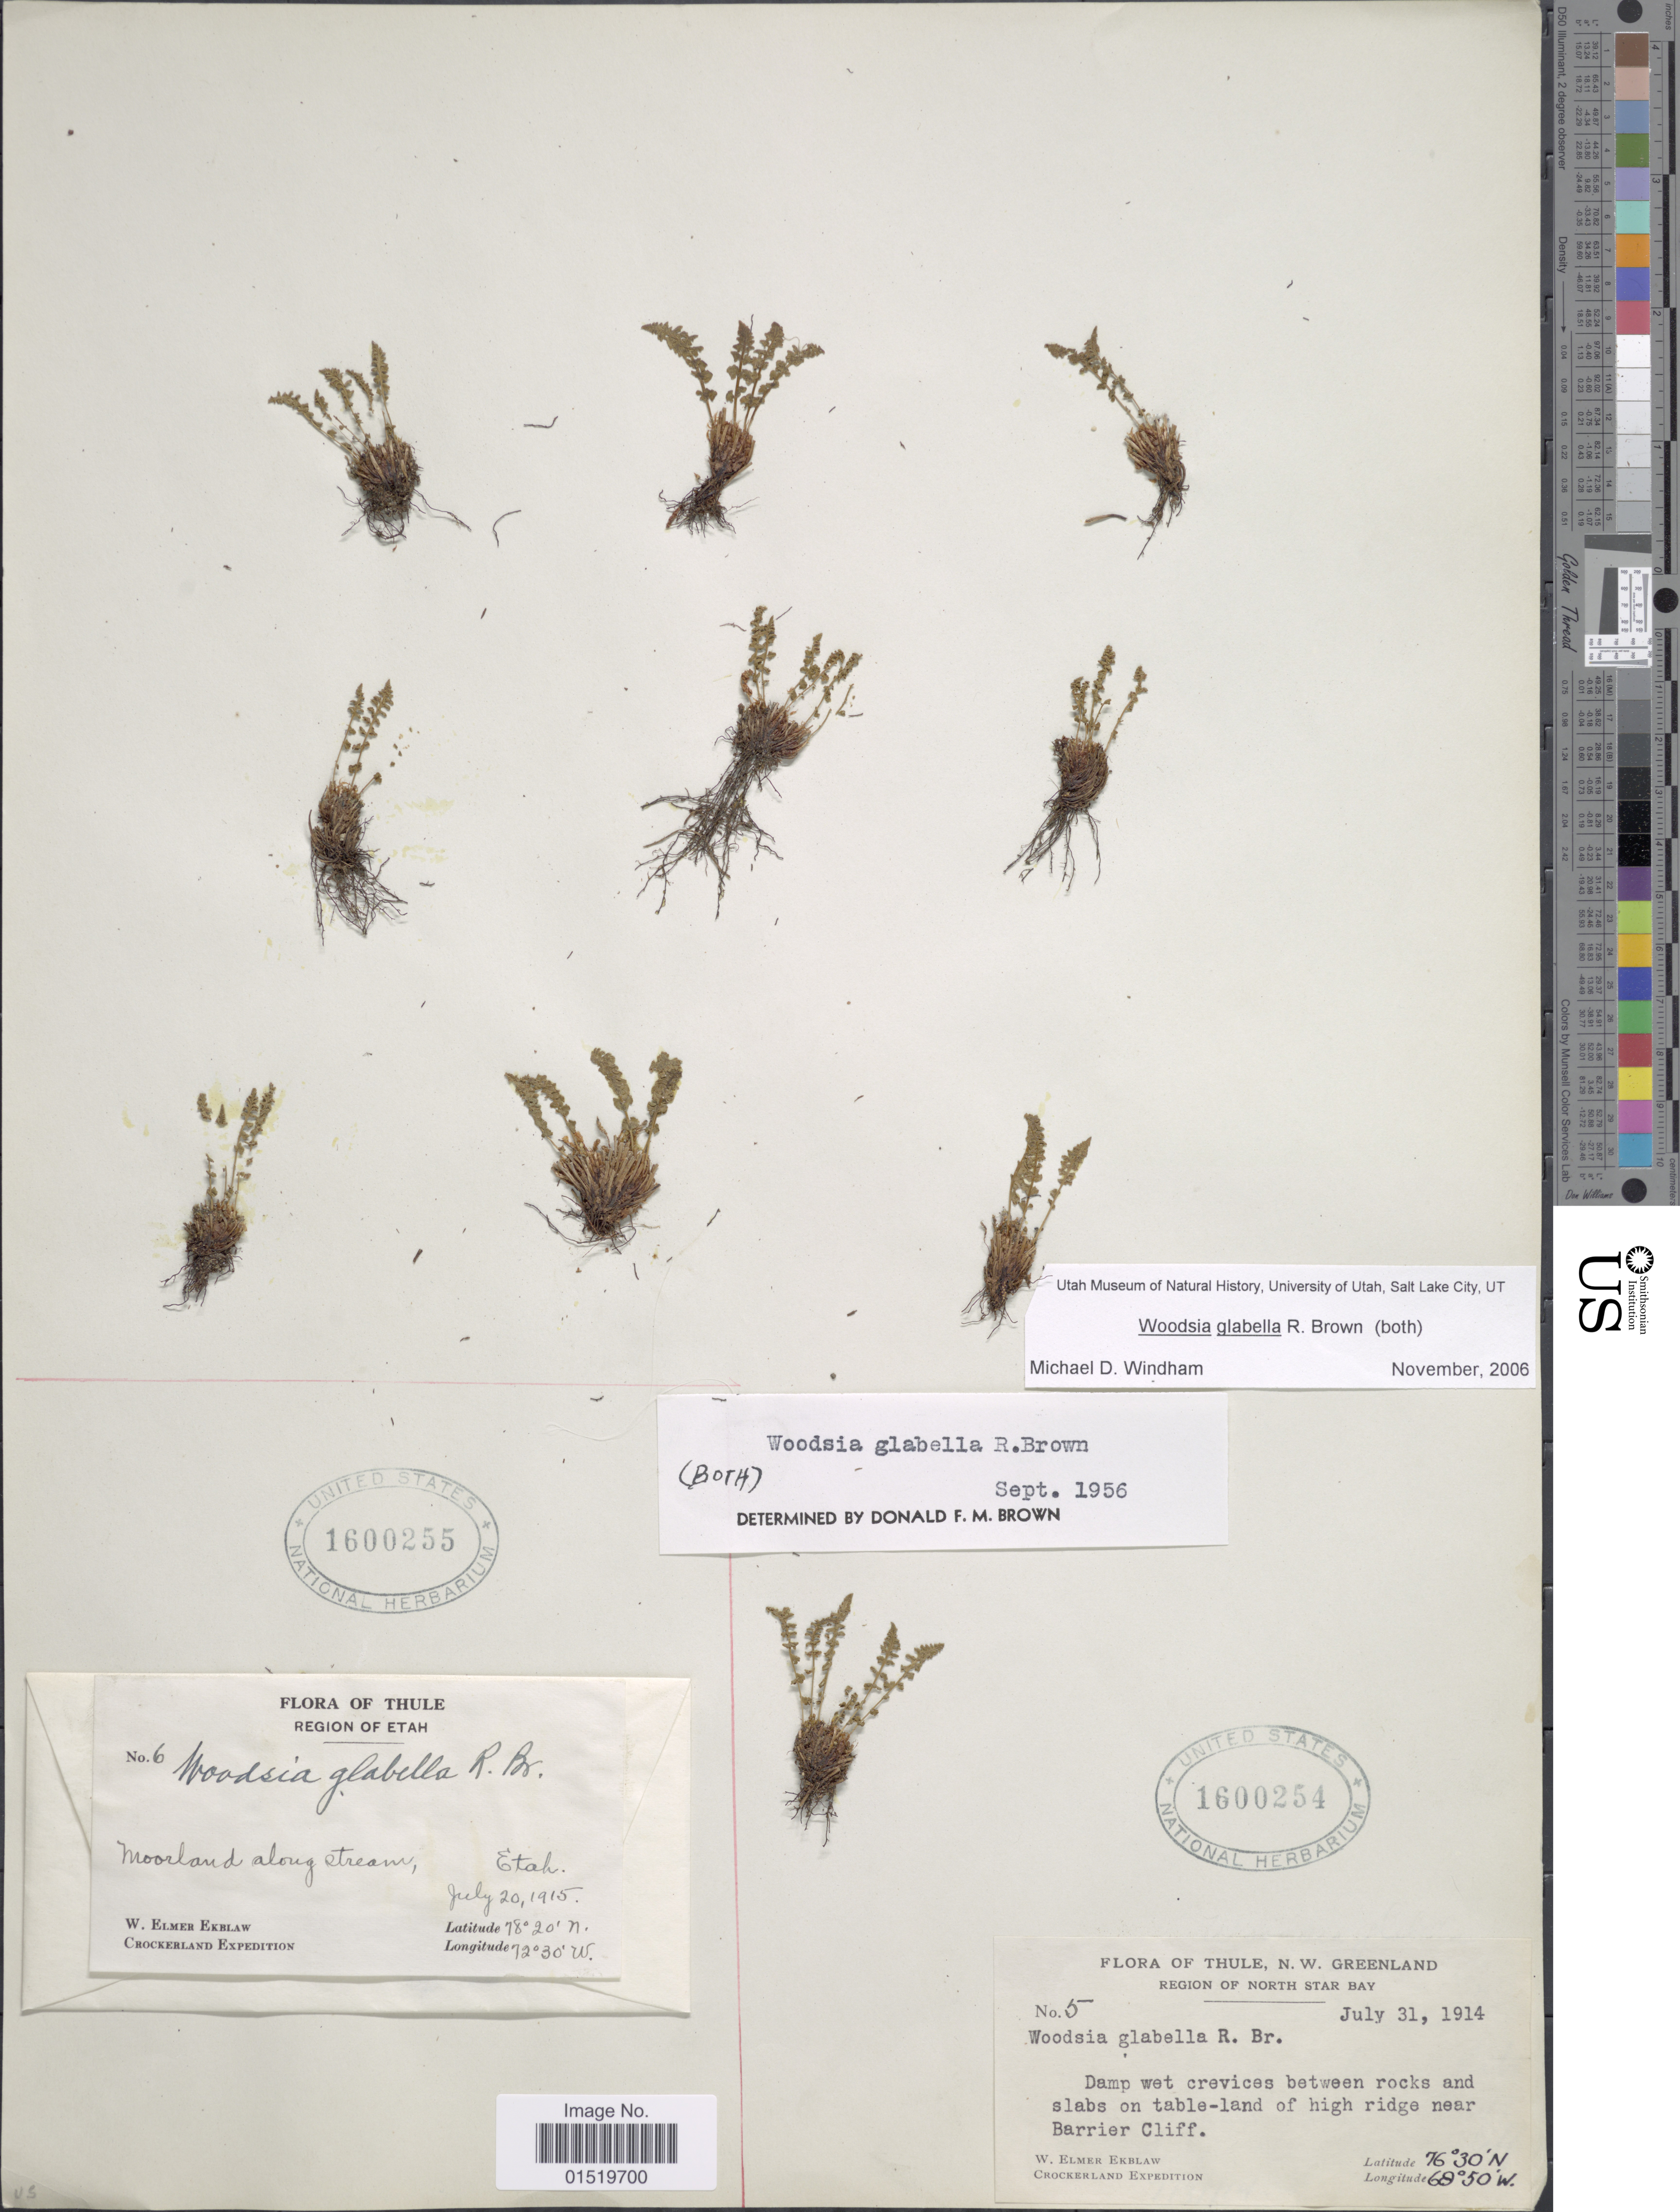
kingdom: Plantae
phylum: Tracheophyta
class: Polypodiopsida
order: Polypodiales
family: Woodsiaceae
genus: Woodsia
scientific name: Woodsia glabella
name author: R. Br.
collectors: W. Ekblaw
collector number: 6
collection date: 1915-07-20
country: Greenland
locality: Thule, region of Etah, Moorland along stream, Etah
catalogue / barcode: US 1600255